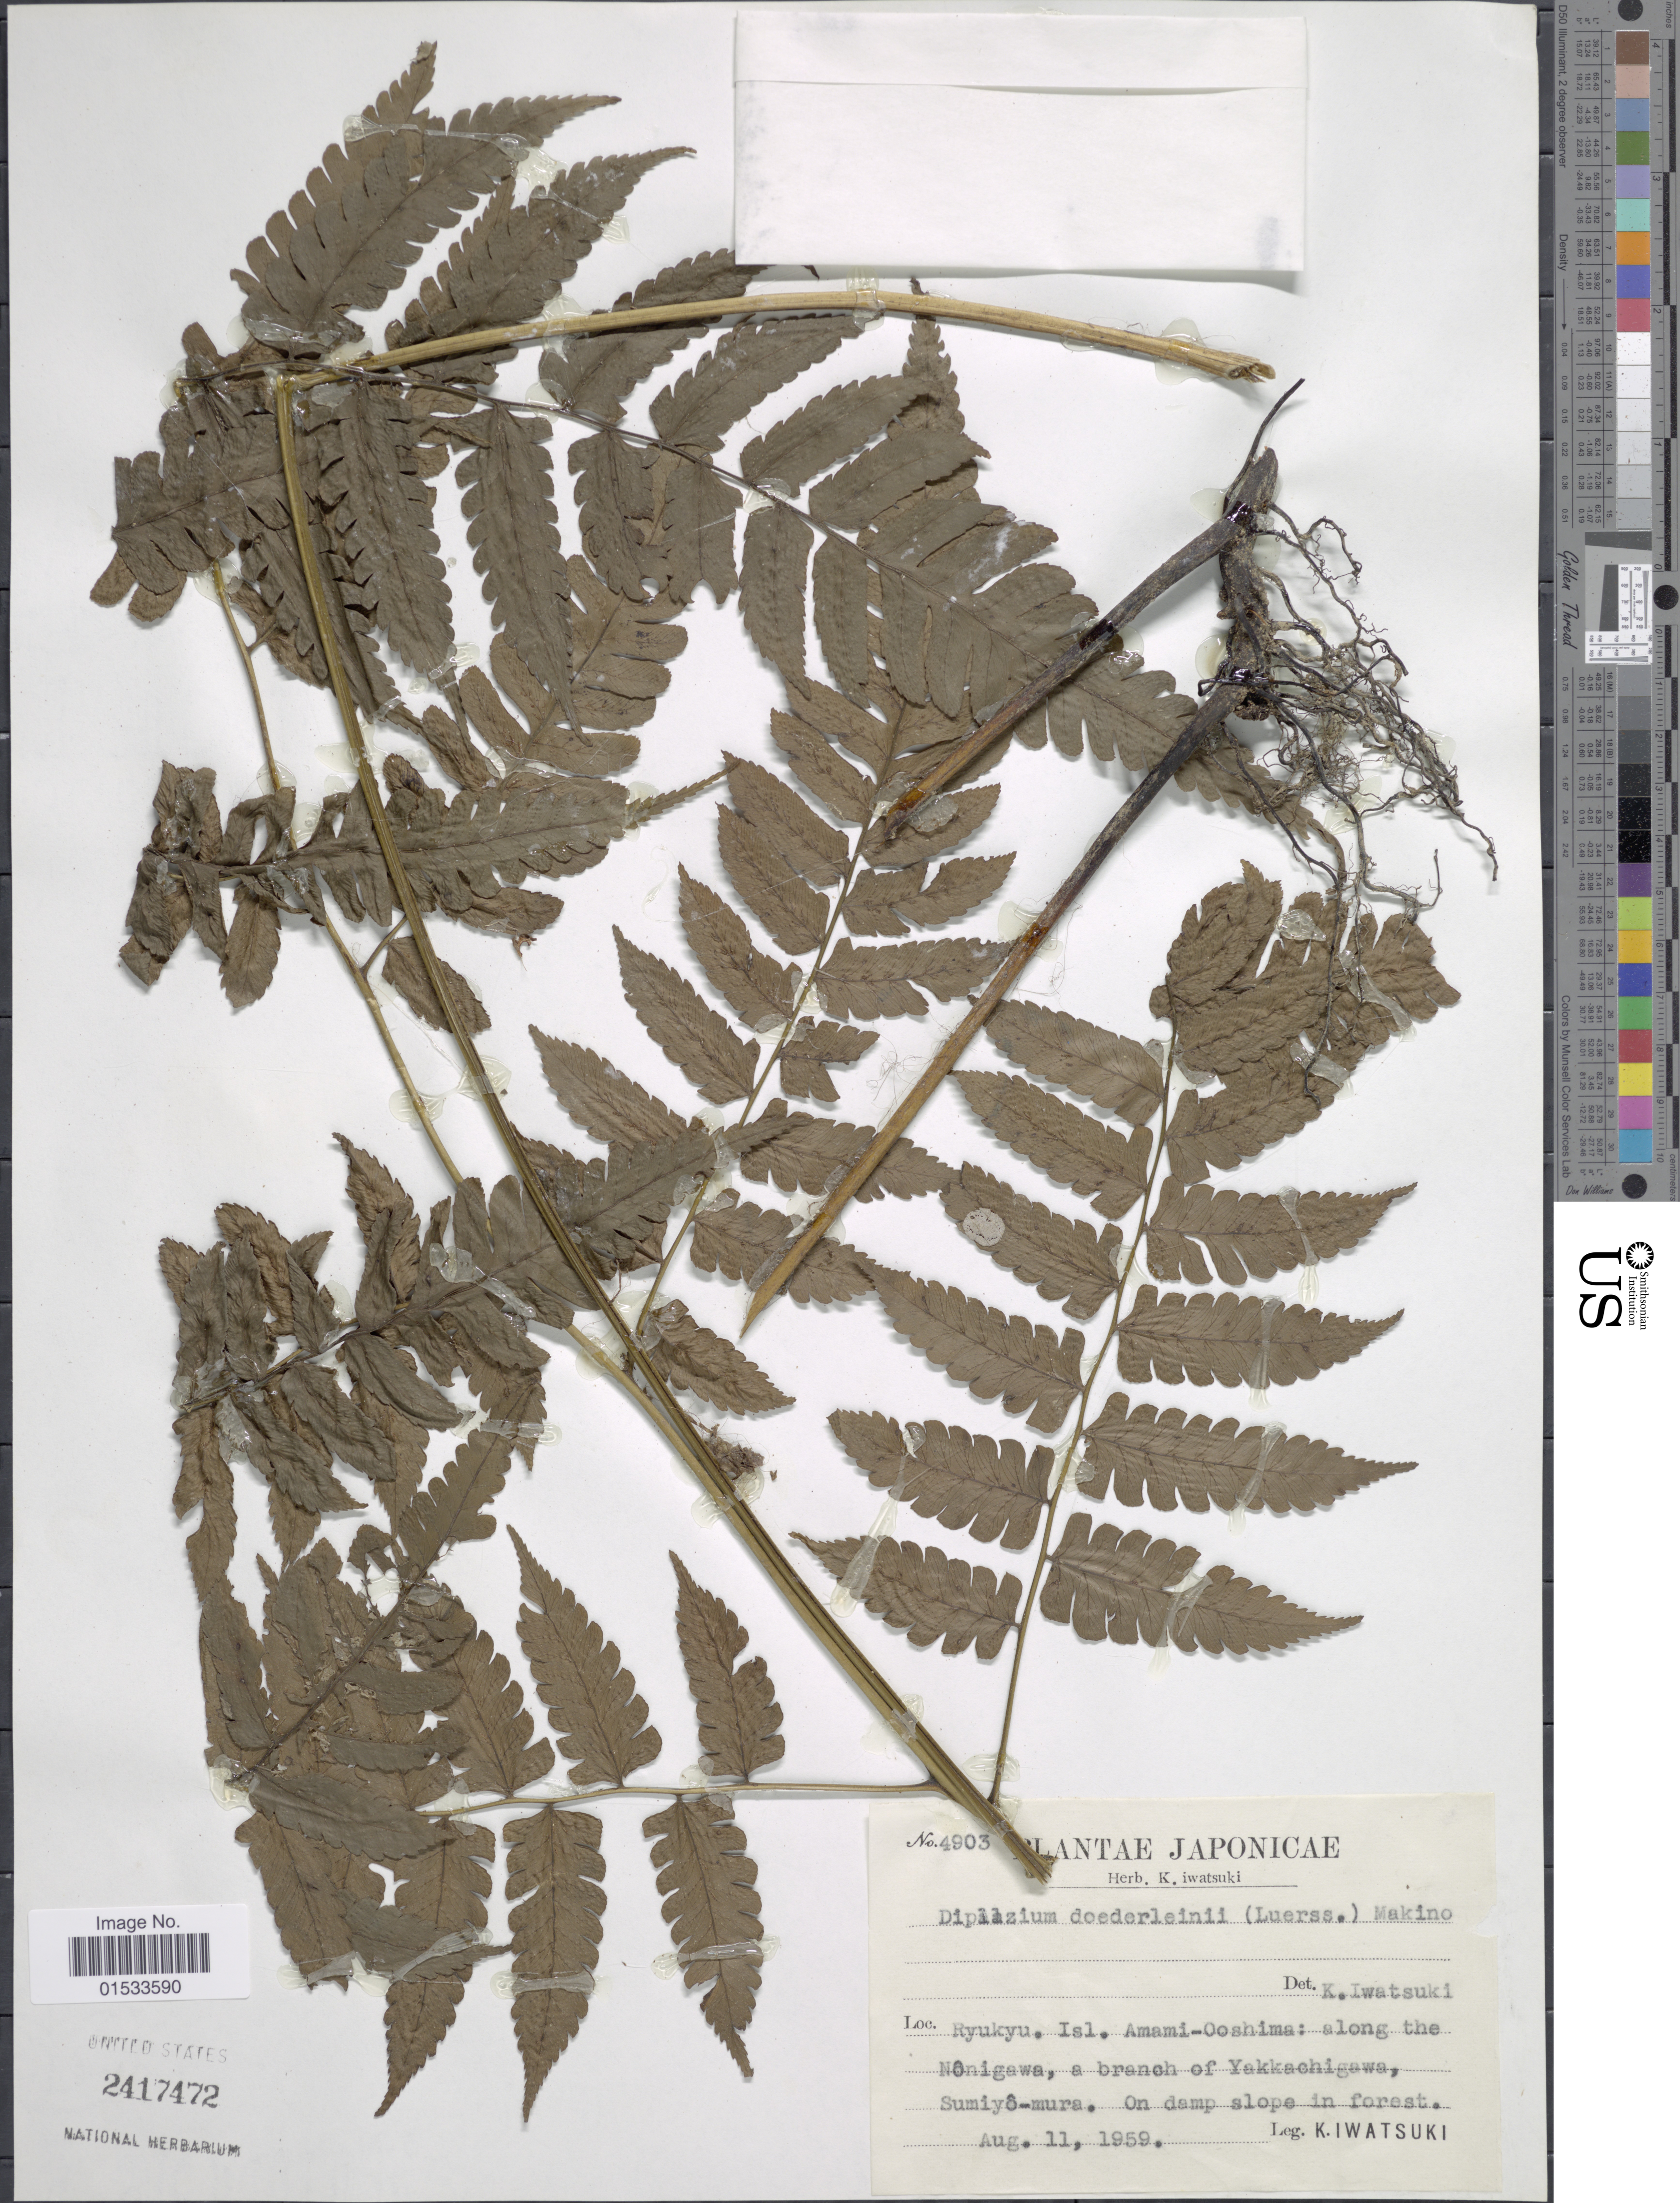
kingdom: Plantae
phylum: Tracheophyta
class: Polypodiopsida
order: Polypodiales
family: Athyriaceae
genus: Diplazium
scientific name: Diplazium doederleinii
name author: (Luerss.) Makino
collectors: K. Iwatsuki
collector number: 4903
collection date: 1959-08-11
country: Japan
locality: Rykyu, Isl. Amami- Ooshima: along the Nônigawa, a branch of Yakkachigawa, Sumiyô- mura.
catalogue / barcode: US 2417472